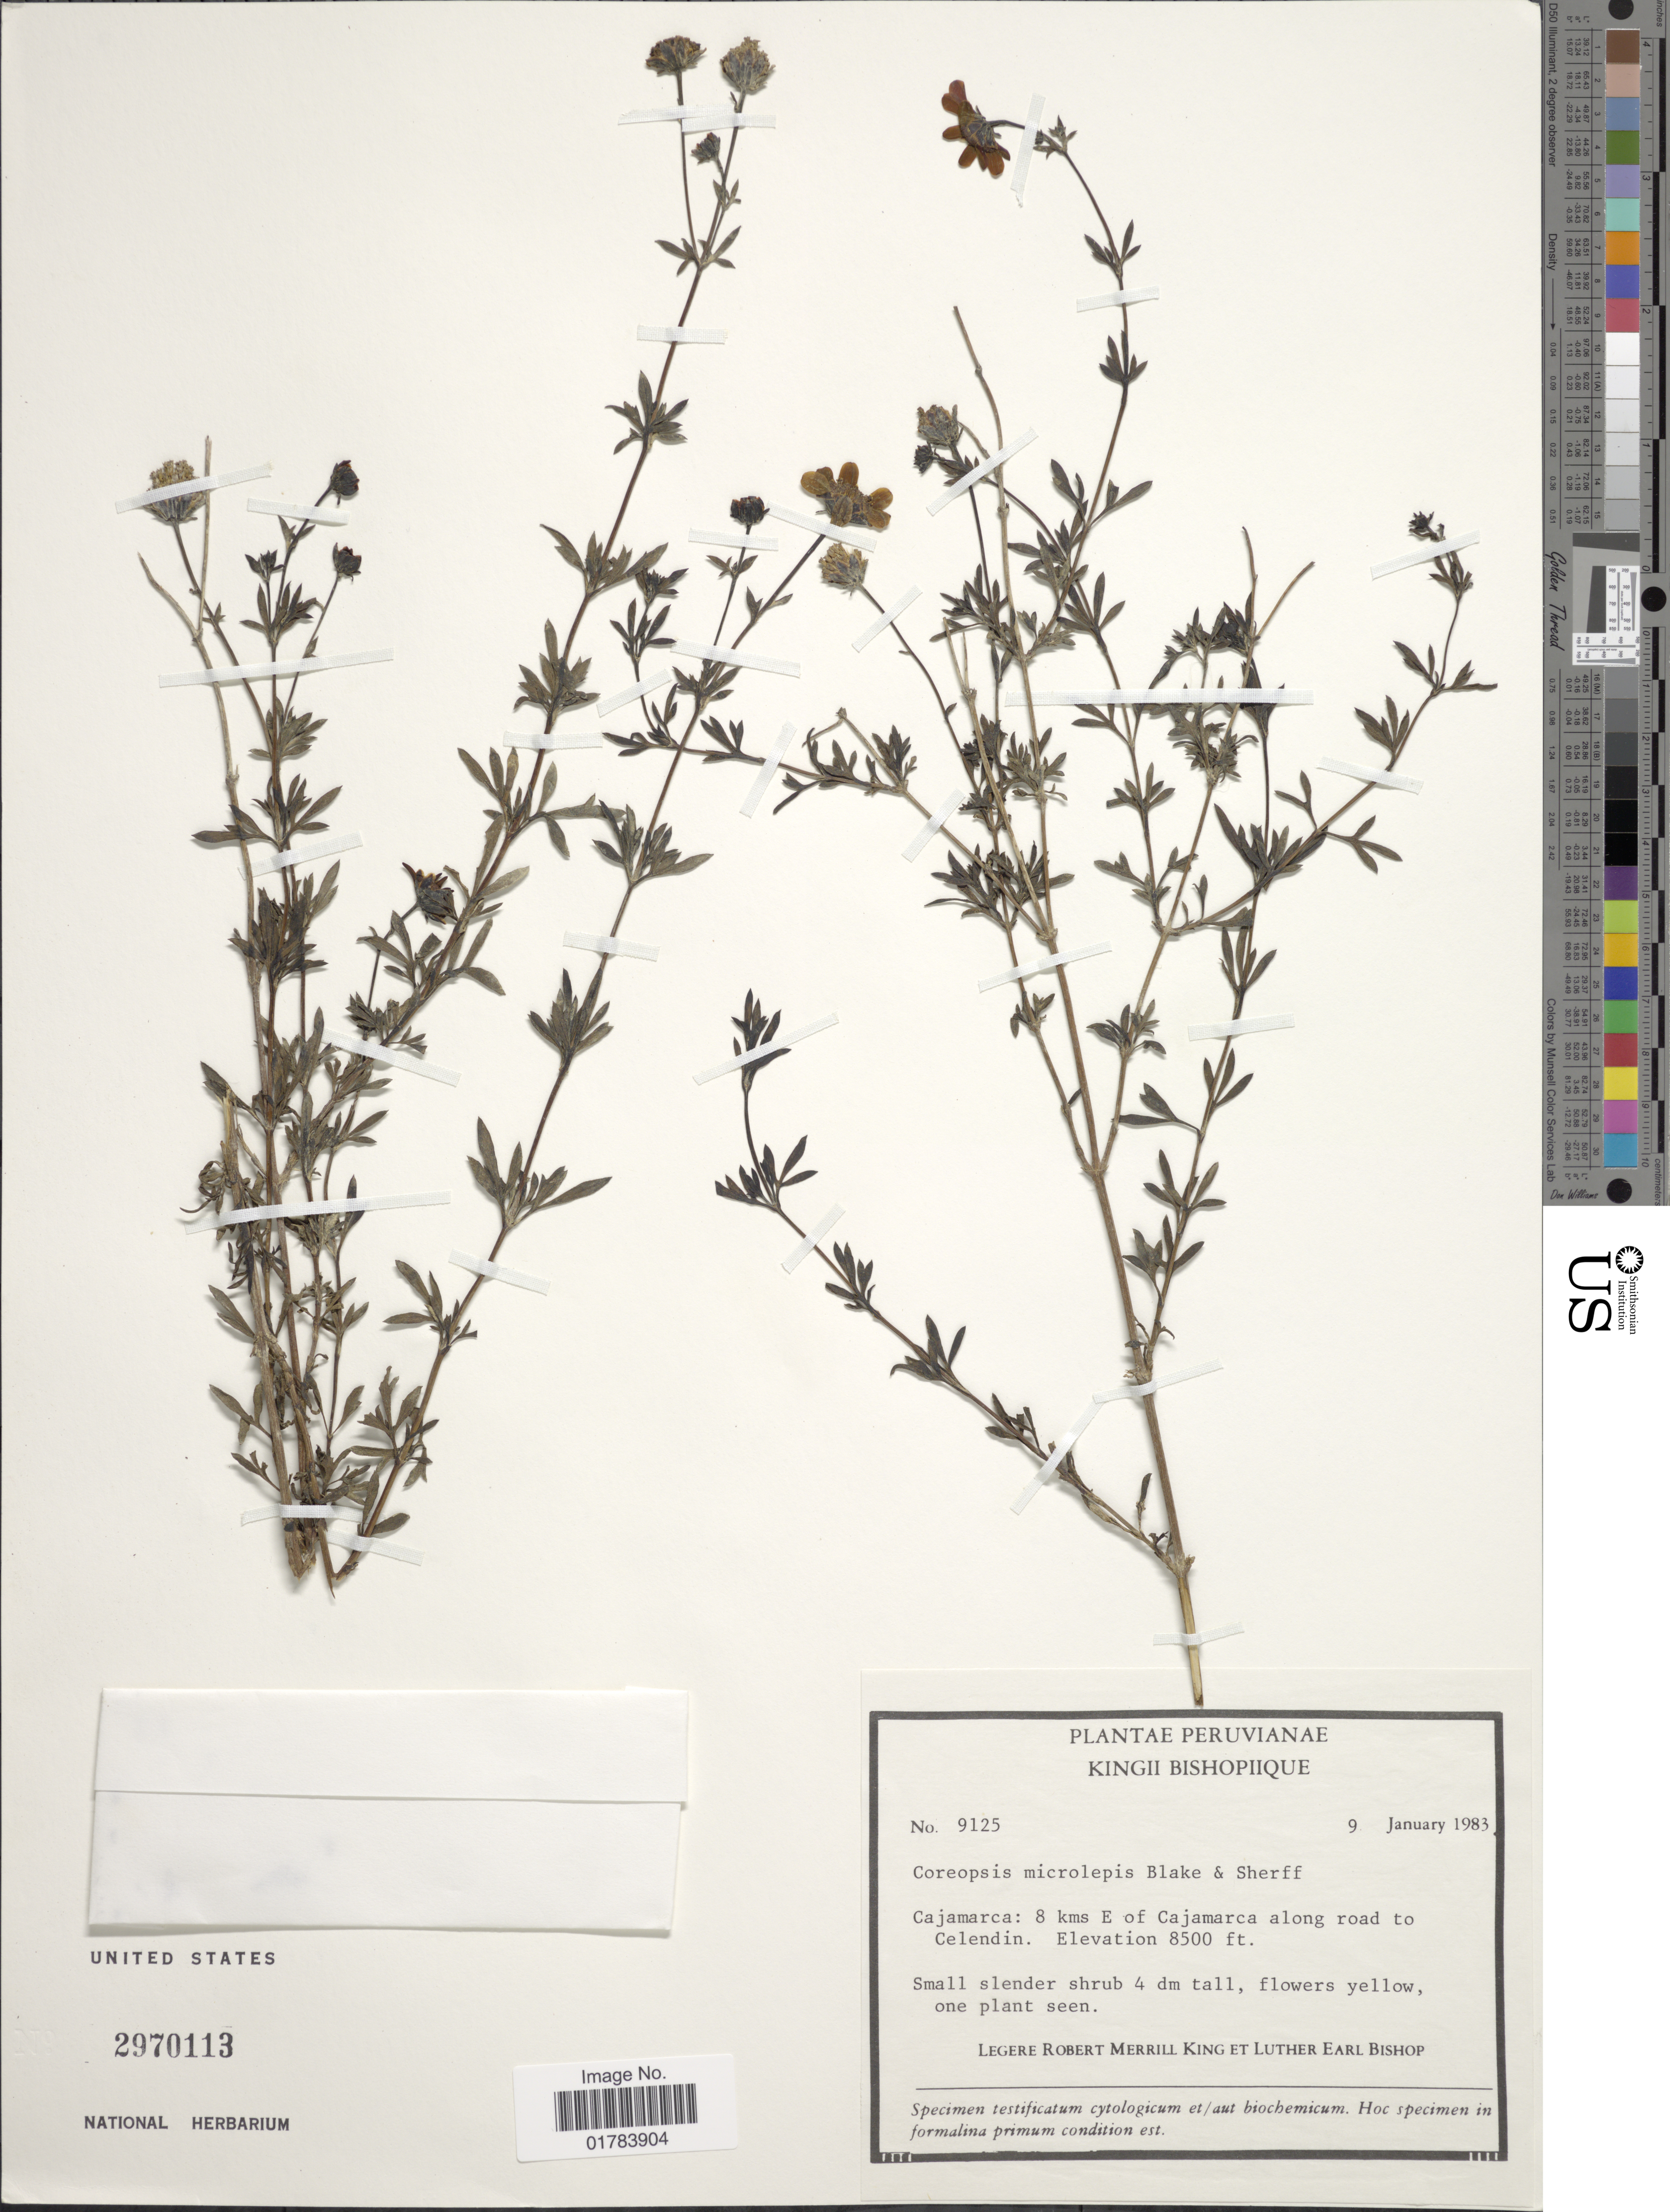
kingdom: Plantae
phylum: Tracheophyta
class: Magnoliopsida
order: Asterales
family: Asteraceae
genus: Coreopsis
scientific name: Coreopsis microlepis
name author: S.F. Blake & Sherff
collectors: R. M. King & L. E. Bishop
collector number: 9125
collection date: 1983-01-09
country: Peru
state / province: Cajamarca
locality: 8 kms E of Cajamarca along road to Celendin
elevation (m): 2591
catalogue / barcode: US 2970113